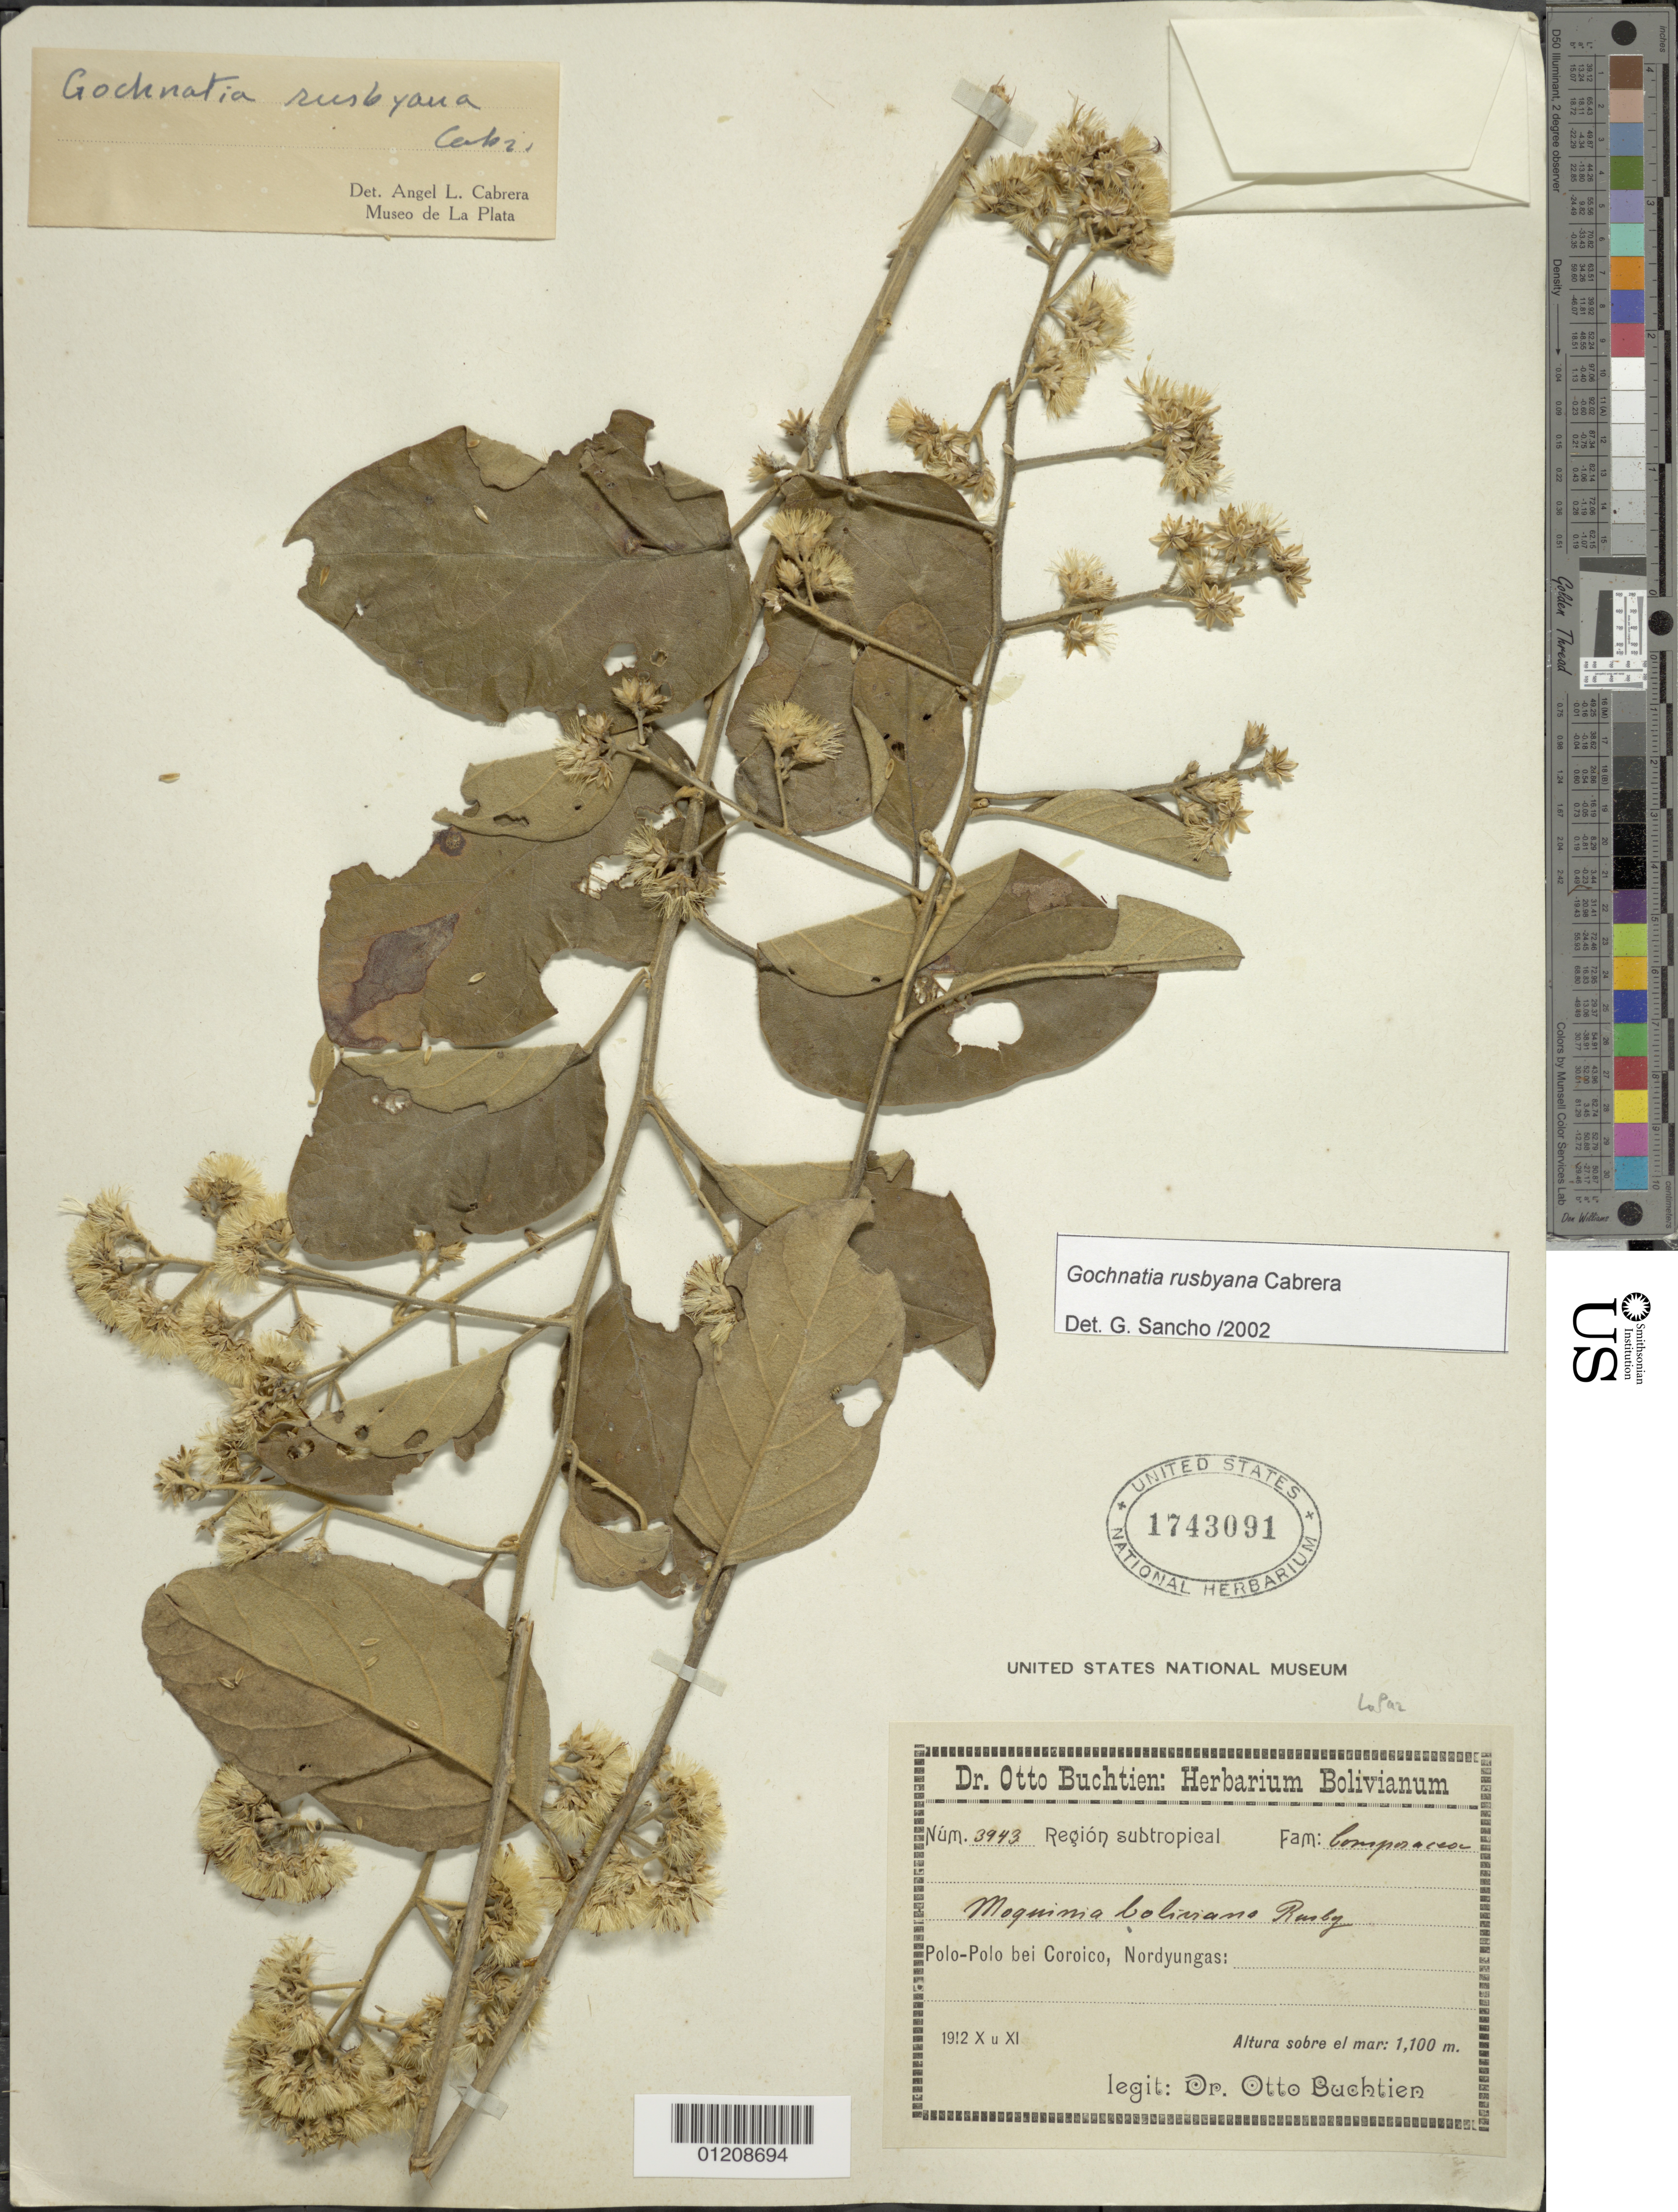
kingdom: Plantae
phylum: Tracheophyta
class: Magnoliopsida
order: Asterales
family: Asteraceae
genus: Moquiniastrum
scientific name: Moquiniastrum bolivianum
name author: (Rusby) G. Sancho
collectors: O. Buchtien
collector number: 3943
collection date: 1912-10/1912-11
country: Bolivia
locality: Polo-Polo bei Coroico, Nordyungas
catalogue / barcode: US 1743091